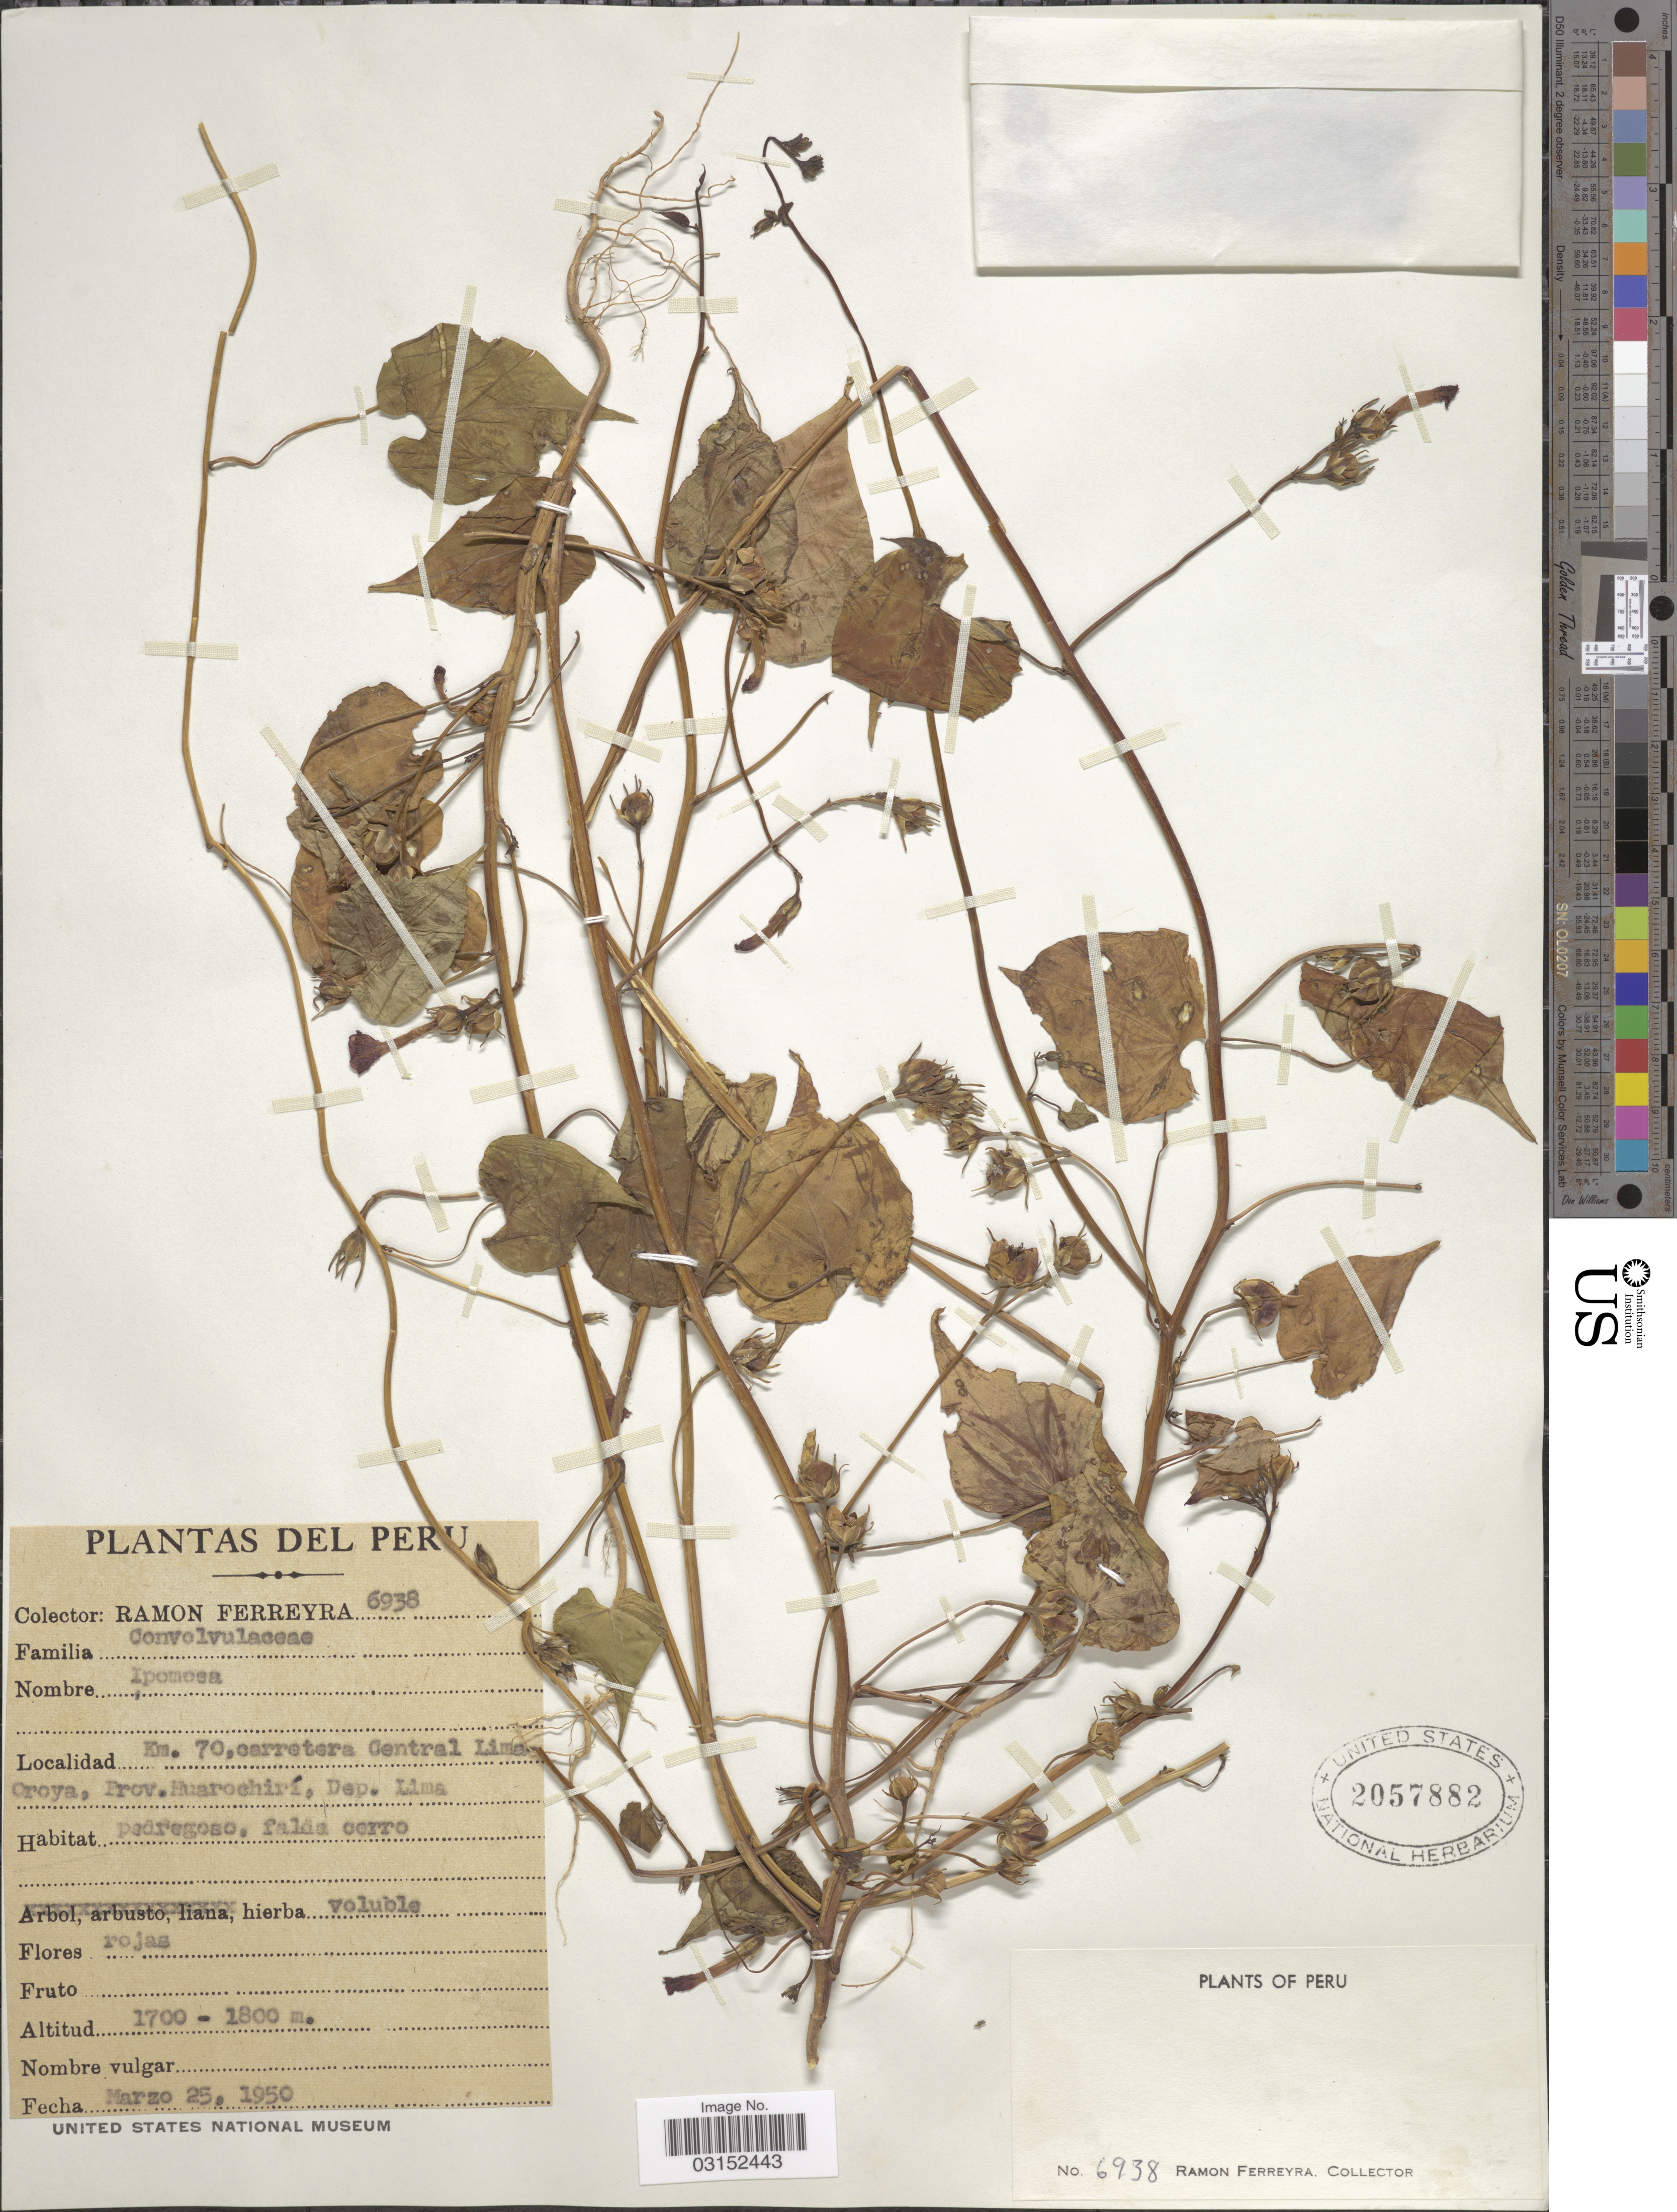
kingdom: Plantae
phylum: Tracheophyta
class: Magnoliopsida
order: Solanales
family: Convolvulaceae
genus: Ipomoea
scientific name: Ipomoea dubia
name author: Roem. & Schult.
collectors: R. A. Ferreyra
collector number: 6938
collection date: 1950-03-25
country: Peru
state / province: Lima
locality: Km. 70, carretera Central Lima Oroya, Prov. Huarochirí, Dep. Lima.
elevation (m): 1700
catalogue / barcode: US 2057882